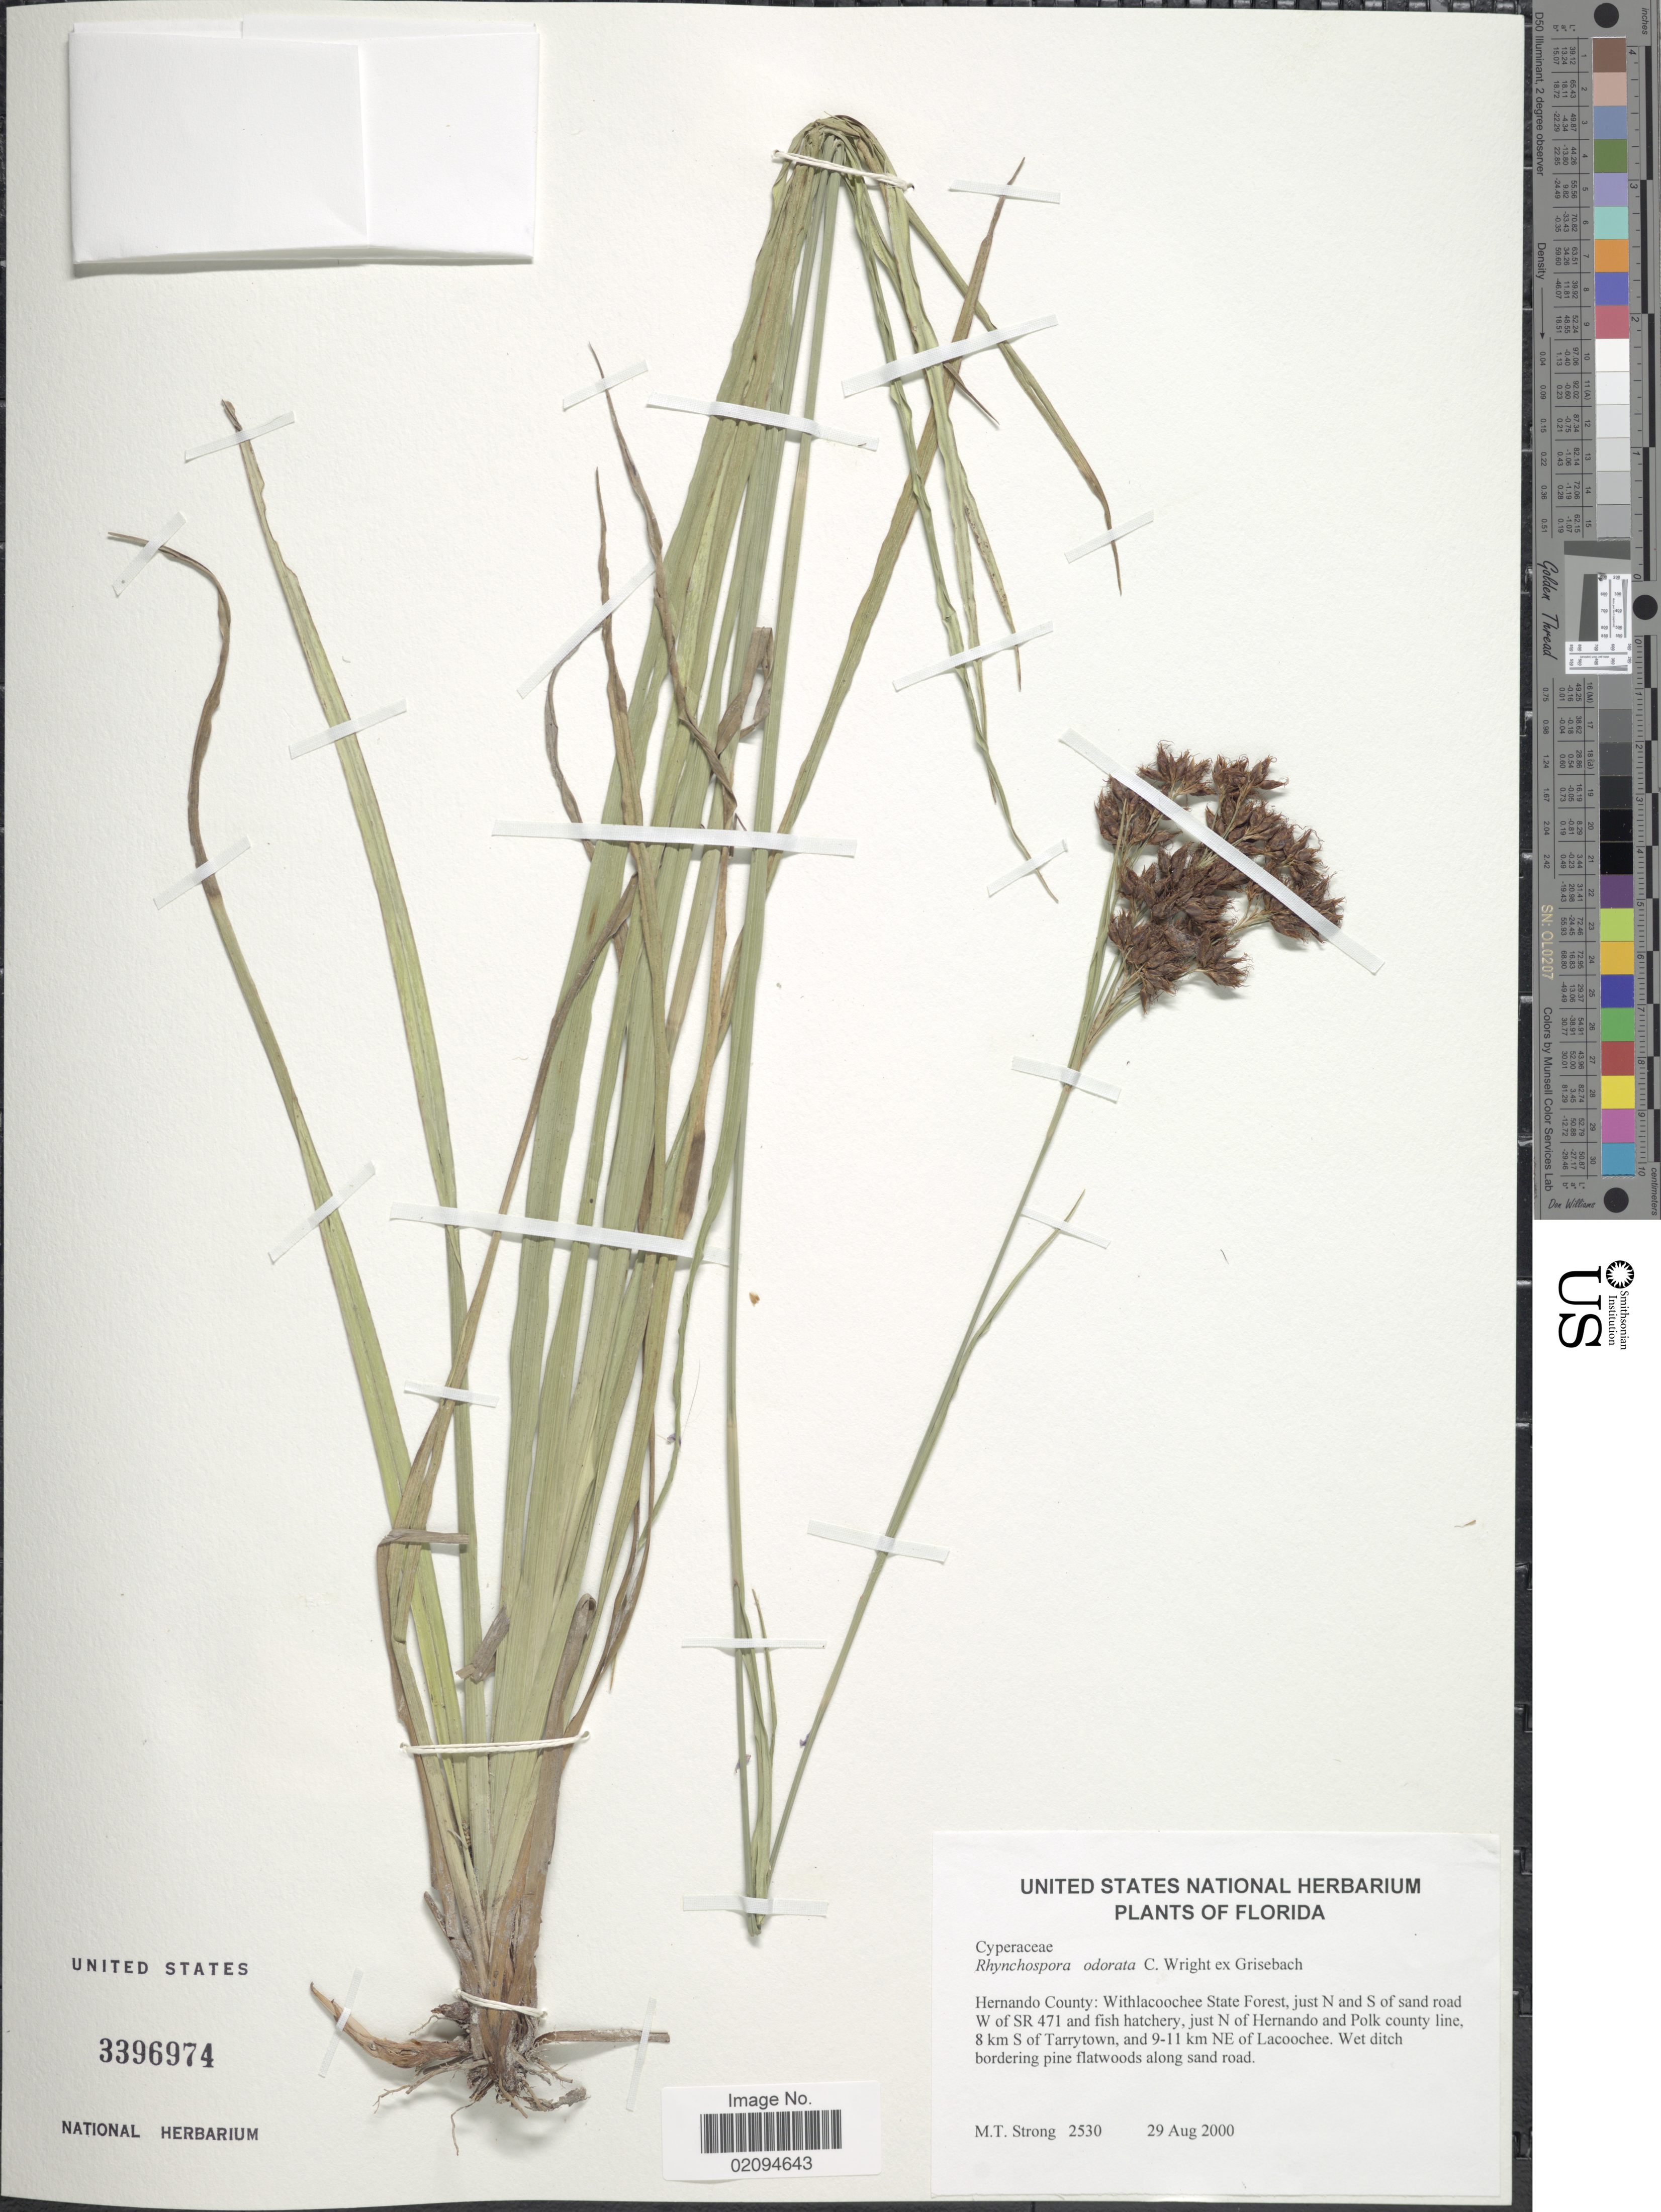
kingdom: Plantae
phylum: Tracheophyta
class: Liliopsida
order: Poales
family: Cyperaceae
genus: Rhynchospora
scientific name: Rhynchospora odorata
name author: C. Wright ex Griseb.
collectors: M. T. Strong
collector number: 2530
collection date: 2000-08-29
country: United States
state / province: Florida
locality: Hernando County: Withlacoochee State Forest, just N and S of sand road W of SR 471 and Fish hatchery, just N of Hernando and Polk County line, 8 km S of Tarrytown, and 9-11 km NE of Lacoochee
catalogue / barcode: US 3396974